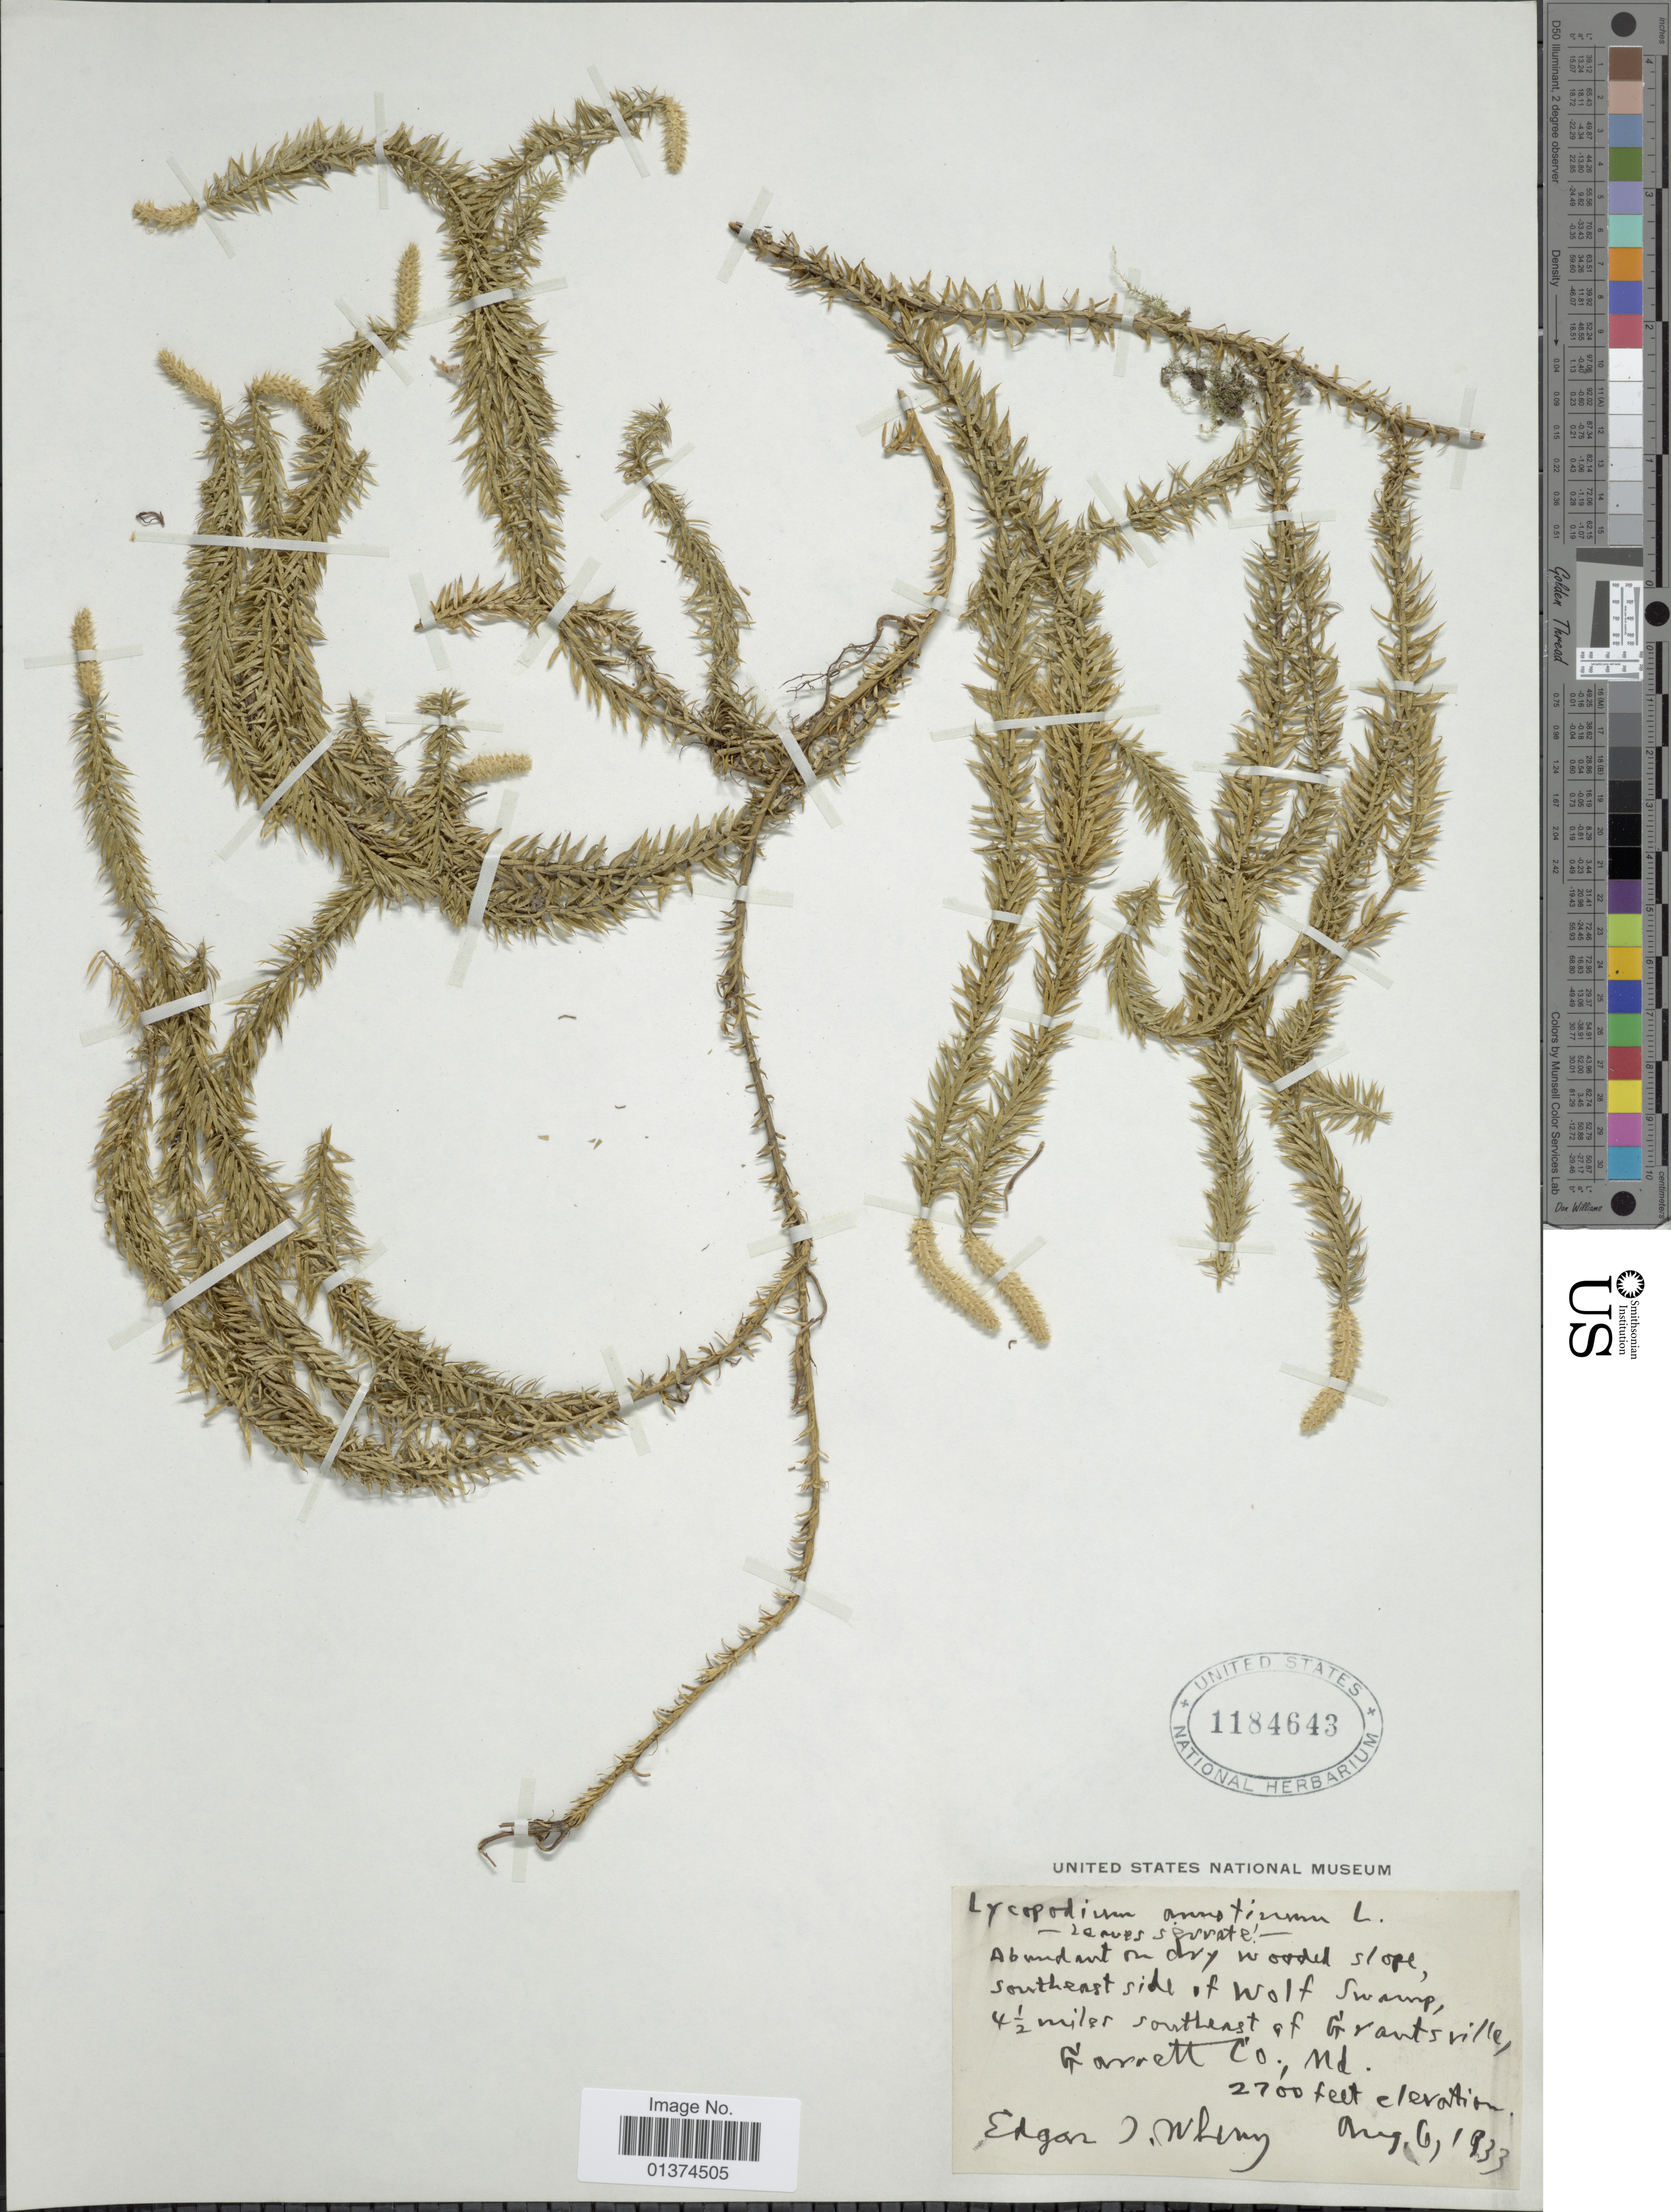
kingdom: Plantae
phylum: Tracheophyta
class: Lycopodiopsida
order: Lycopodiales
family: Lycopodiaceae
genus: Spinulum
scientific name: Spinulum annotinum subsp. annotinum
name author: (L.) A. Haines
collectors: E. Berry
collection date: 1933-05-06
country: United States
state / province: Maryland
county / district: Garrett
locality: Abundant on dry wooded slope, southeast side of Wolf Swamp, 4½ mile southeast of Grantsville, Garrett Co.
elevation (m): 823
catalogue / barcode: US 1184643